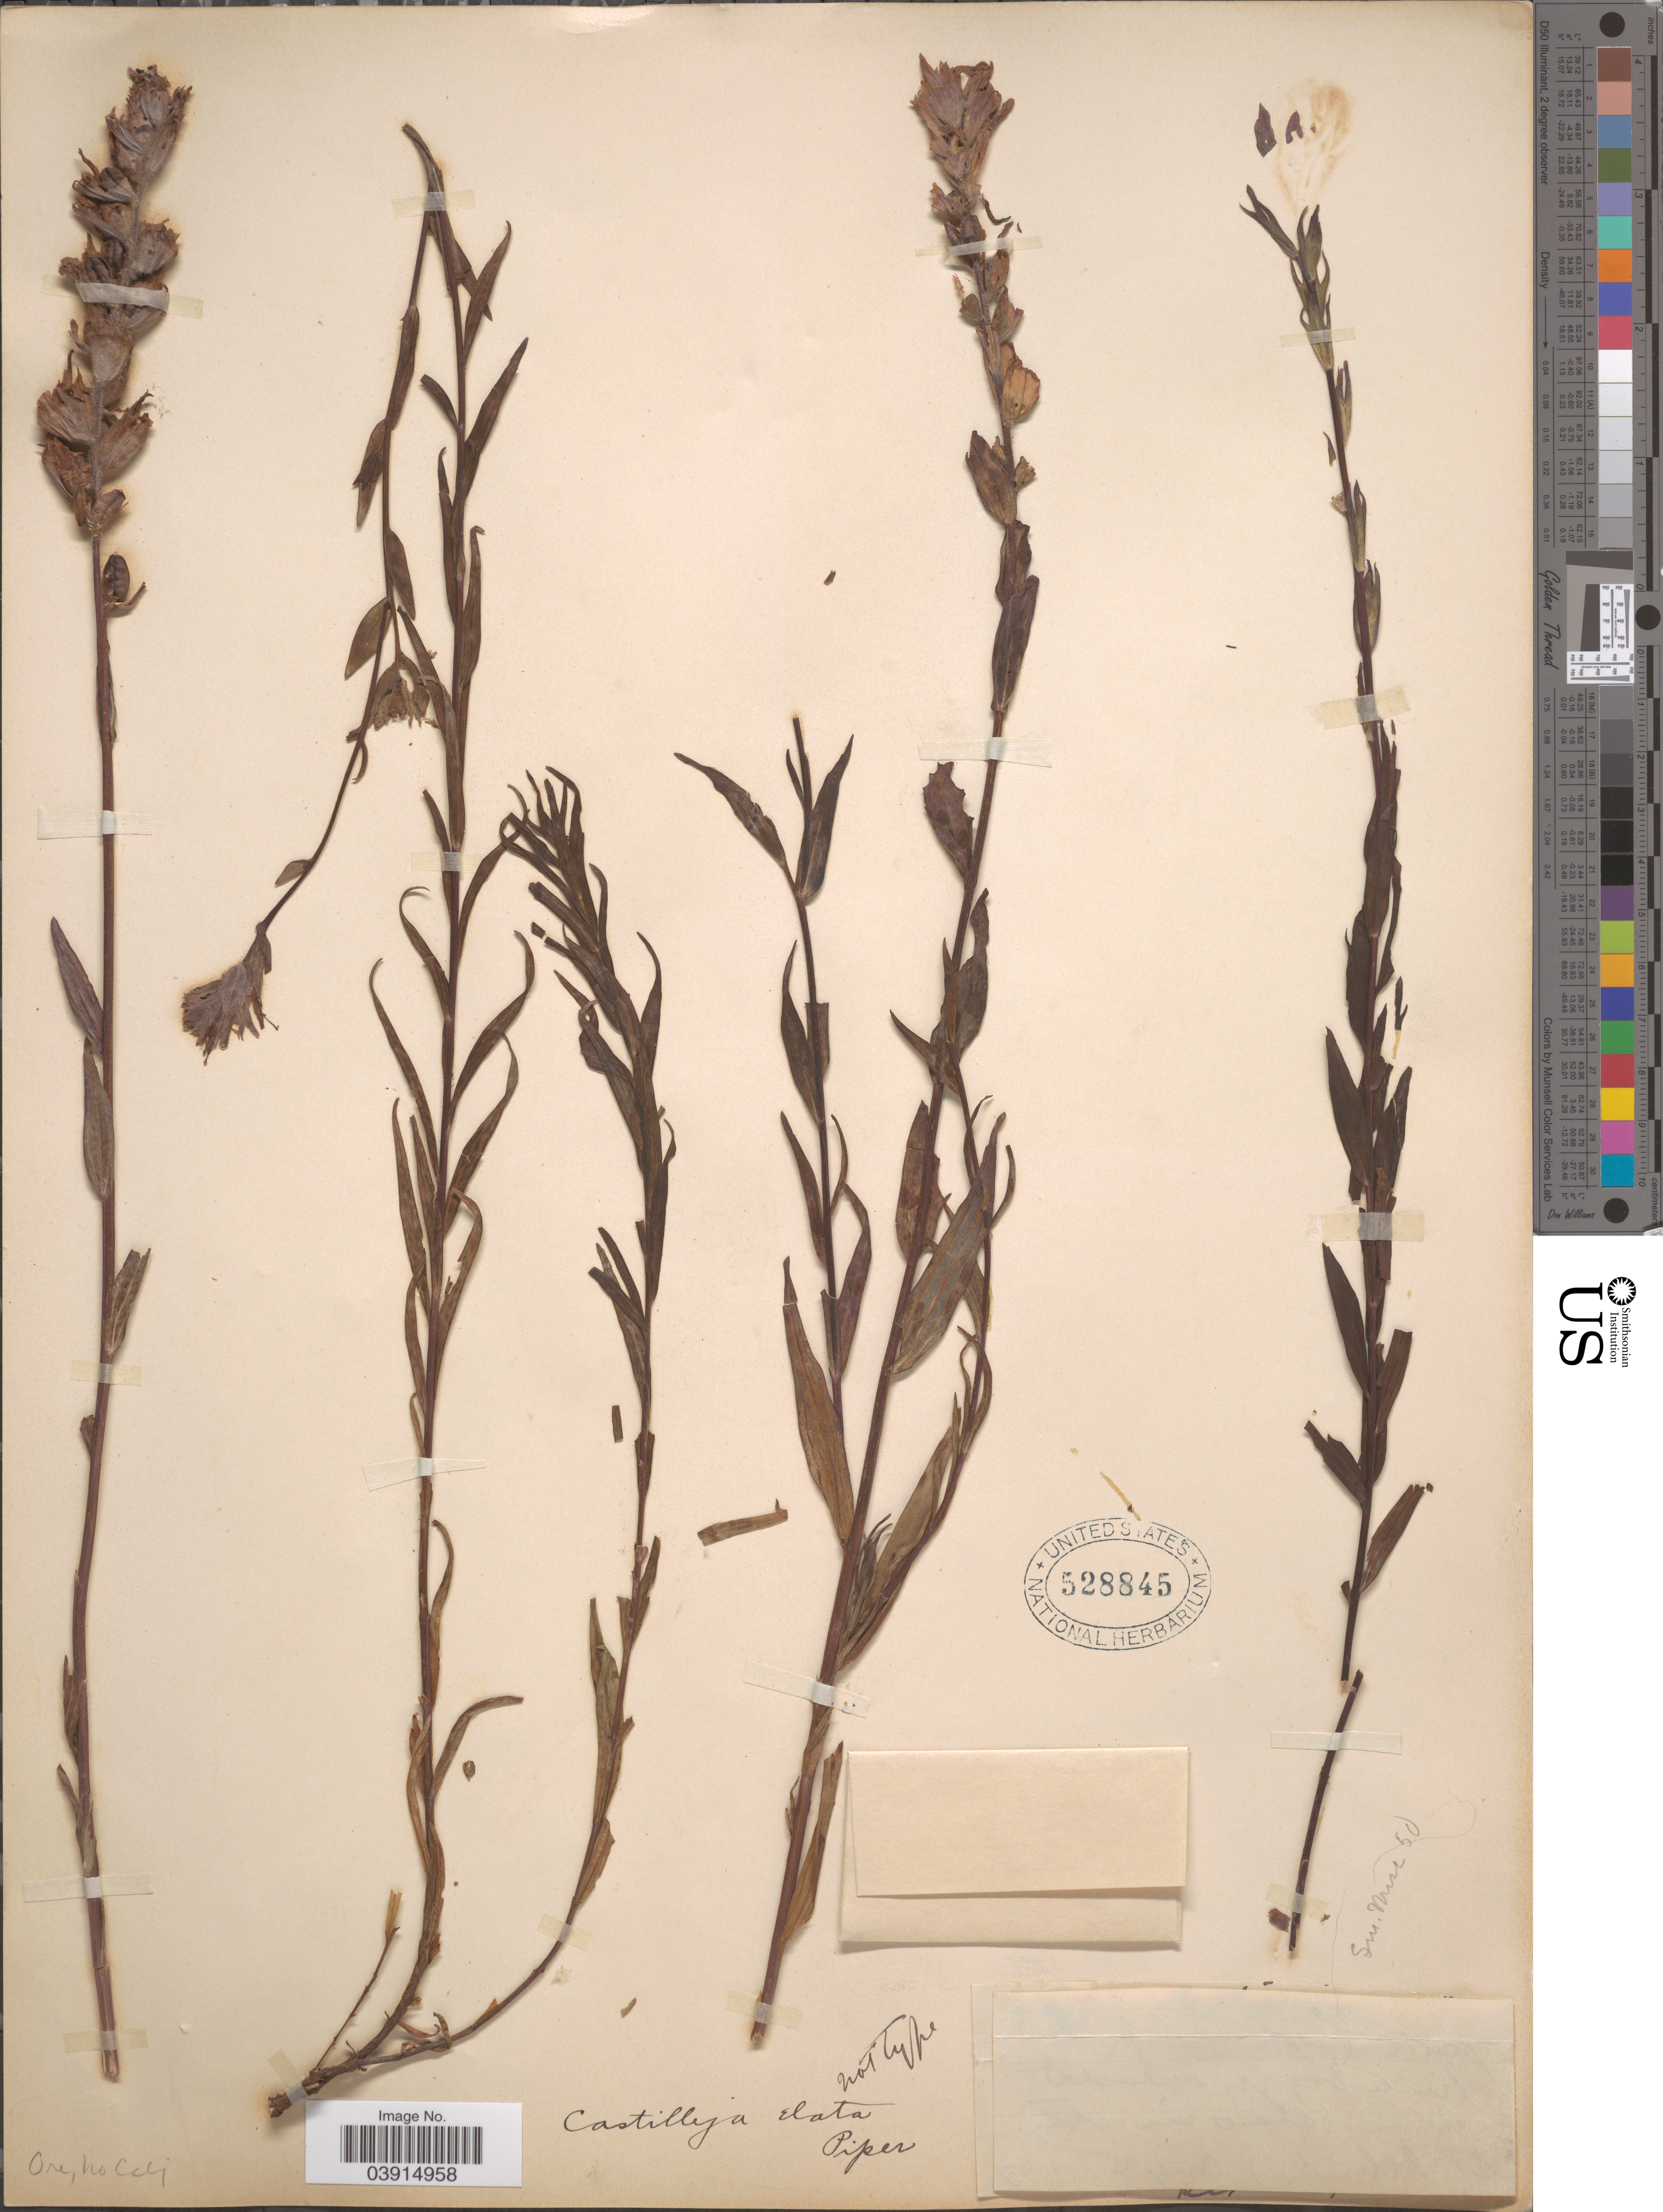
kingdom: Plantae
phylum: Tracheophyta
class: Magnoliopsida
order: Lamiales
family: Orobanchaceae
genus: Castilleja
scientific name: Castilleja sp.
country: United States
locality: Ore, No calif.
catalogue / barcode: US 528845